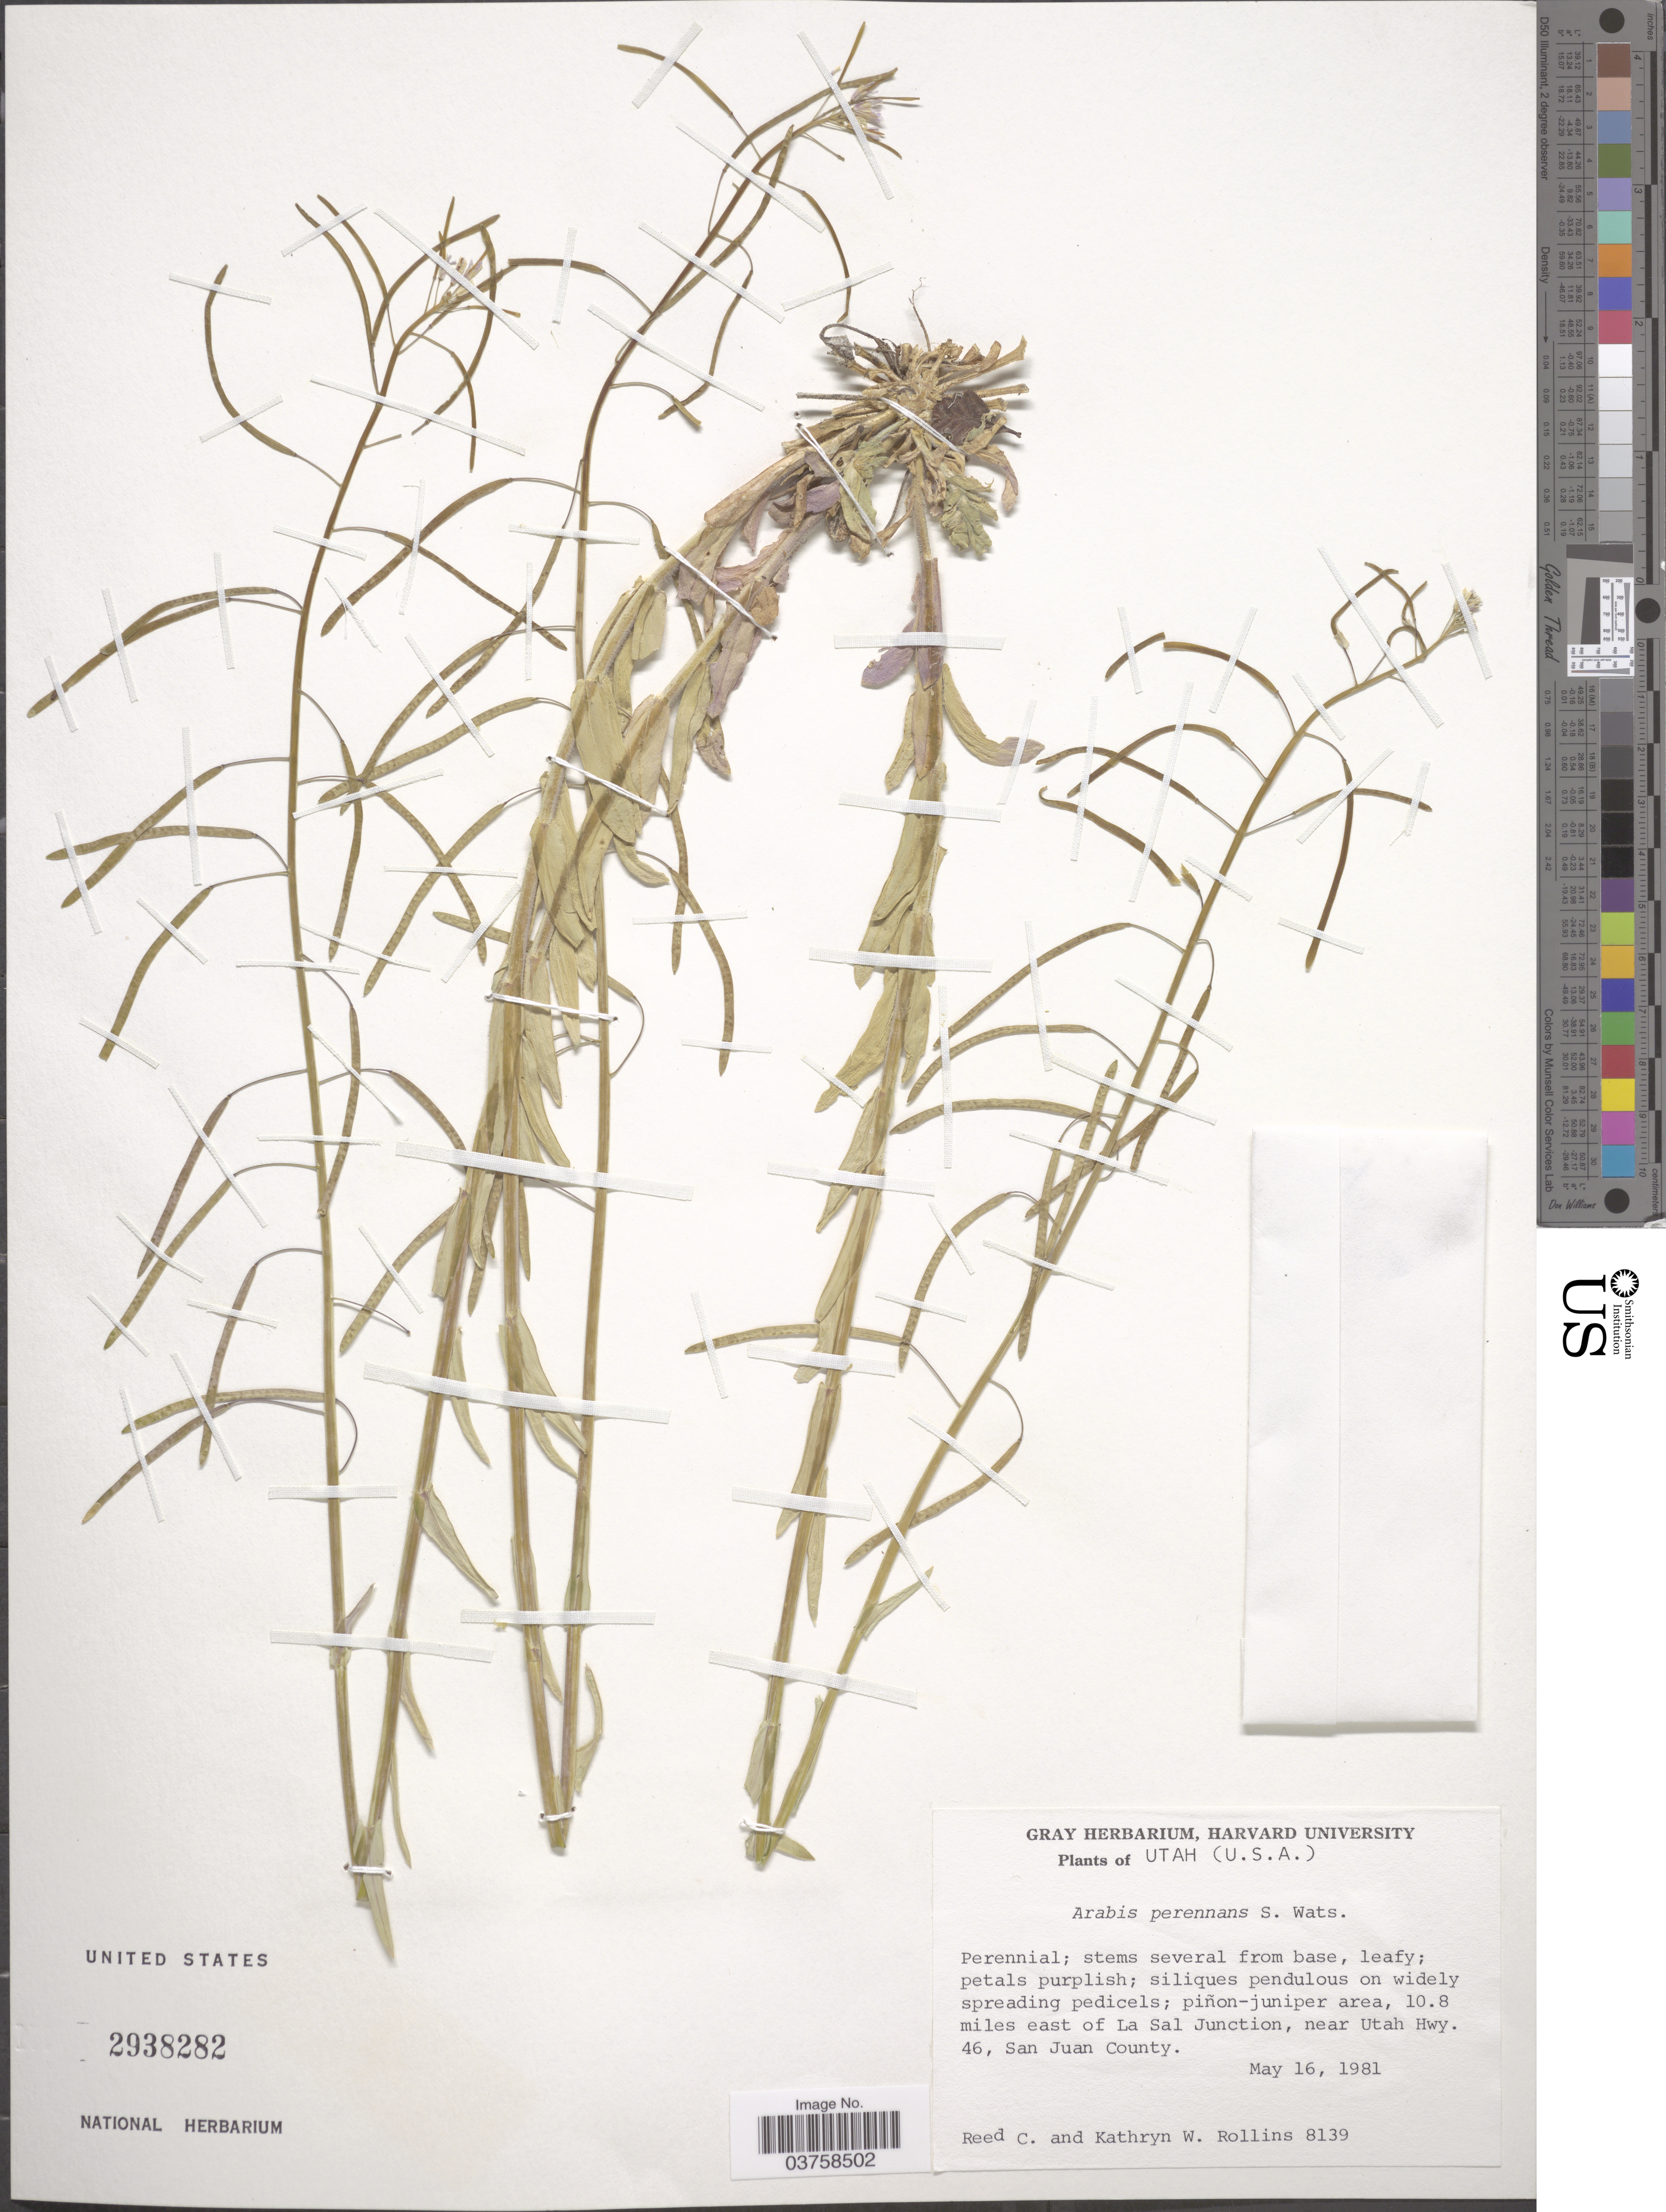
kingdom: Plantae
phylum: Tracheophyta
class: Magnoliopsida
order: Brassicales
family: Brassicaceae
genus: Arabis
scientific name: Arabis perennans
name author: S. Watson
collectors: R. C. Rollins & K. W. Rollins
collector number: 8139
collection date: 1981-05-16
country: United States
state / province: Utah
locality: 10.8 miles east of La Sal Junction, near Utah Hwy. 46, San Juan County.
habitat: pinon-juniper area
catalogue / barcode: US 2938282